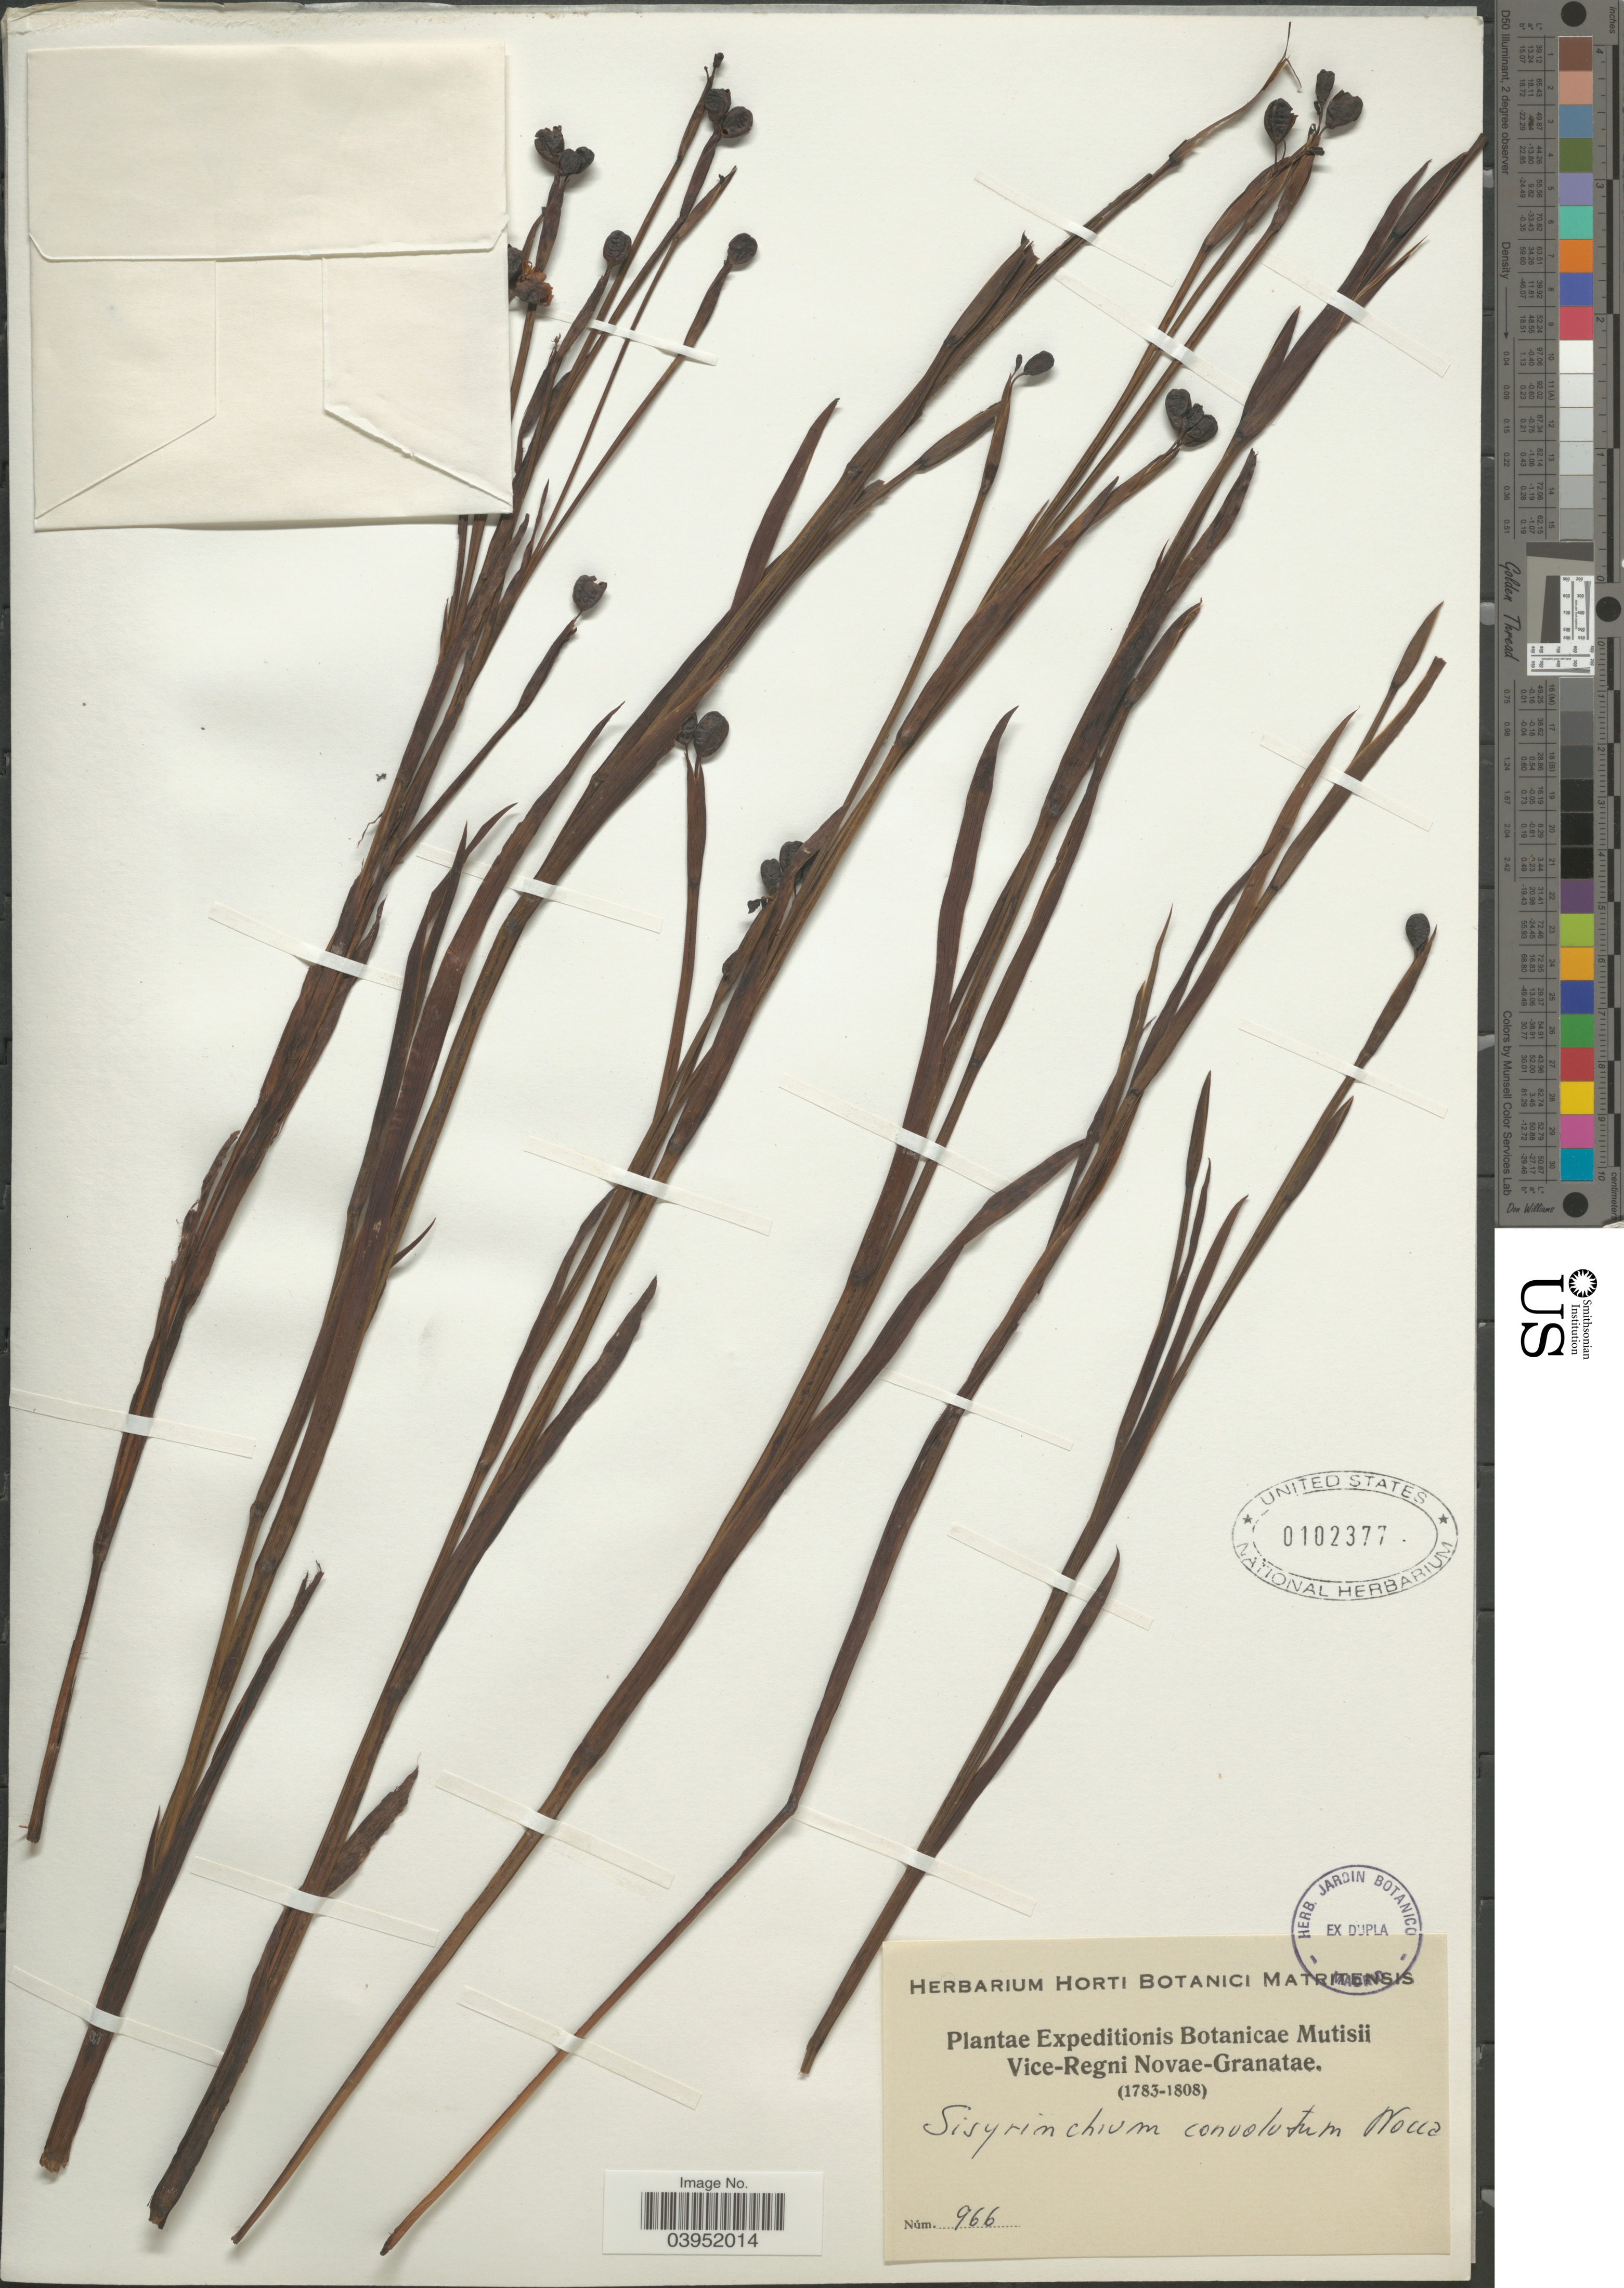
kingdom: Plantae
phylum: Tracheophyta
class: Liliopsida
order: Asparagales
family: Iridaceae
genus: Sisyrinchium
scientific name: Sisyrinchium convolutum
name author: Nocca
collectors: Expeditions Botanicae Mutisii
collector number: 966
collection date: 1783/1808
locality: Vice-Regni Novae-Granatae.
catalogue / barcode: US 102377